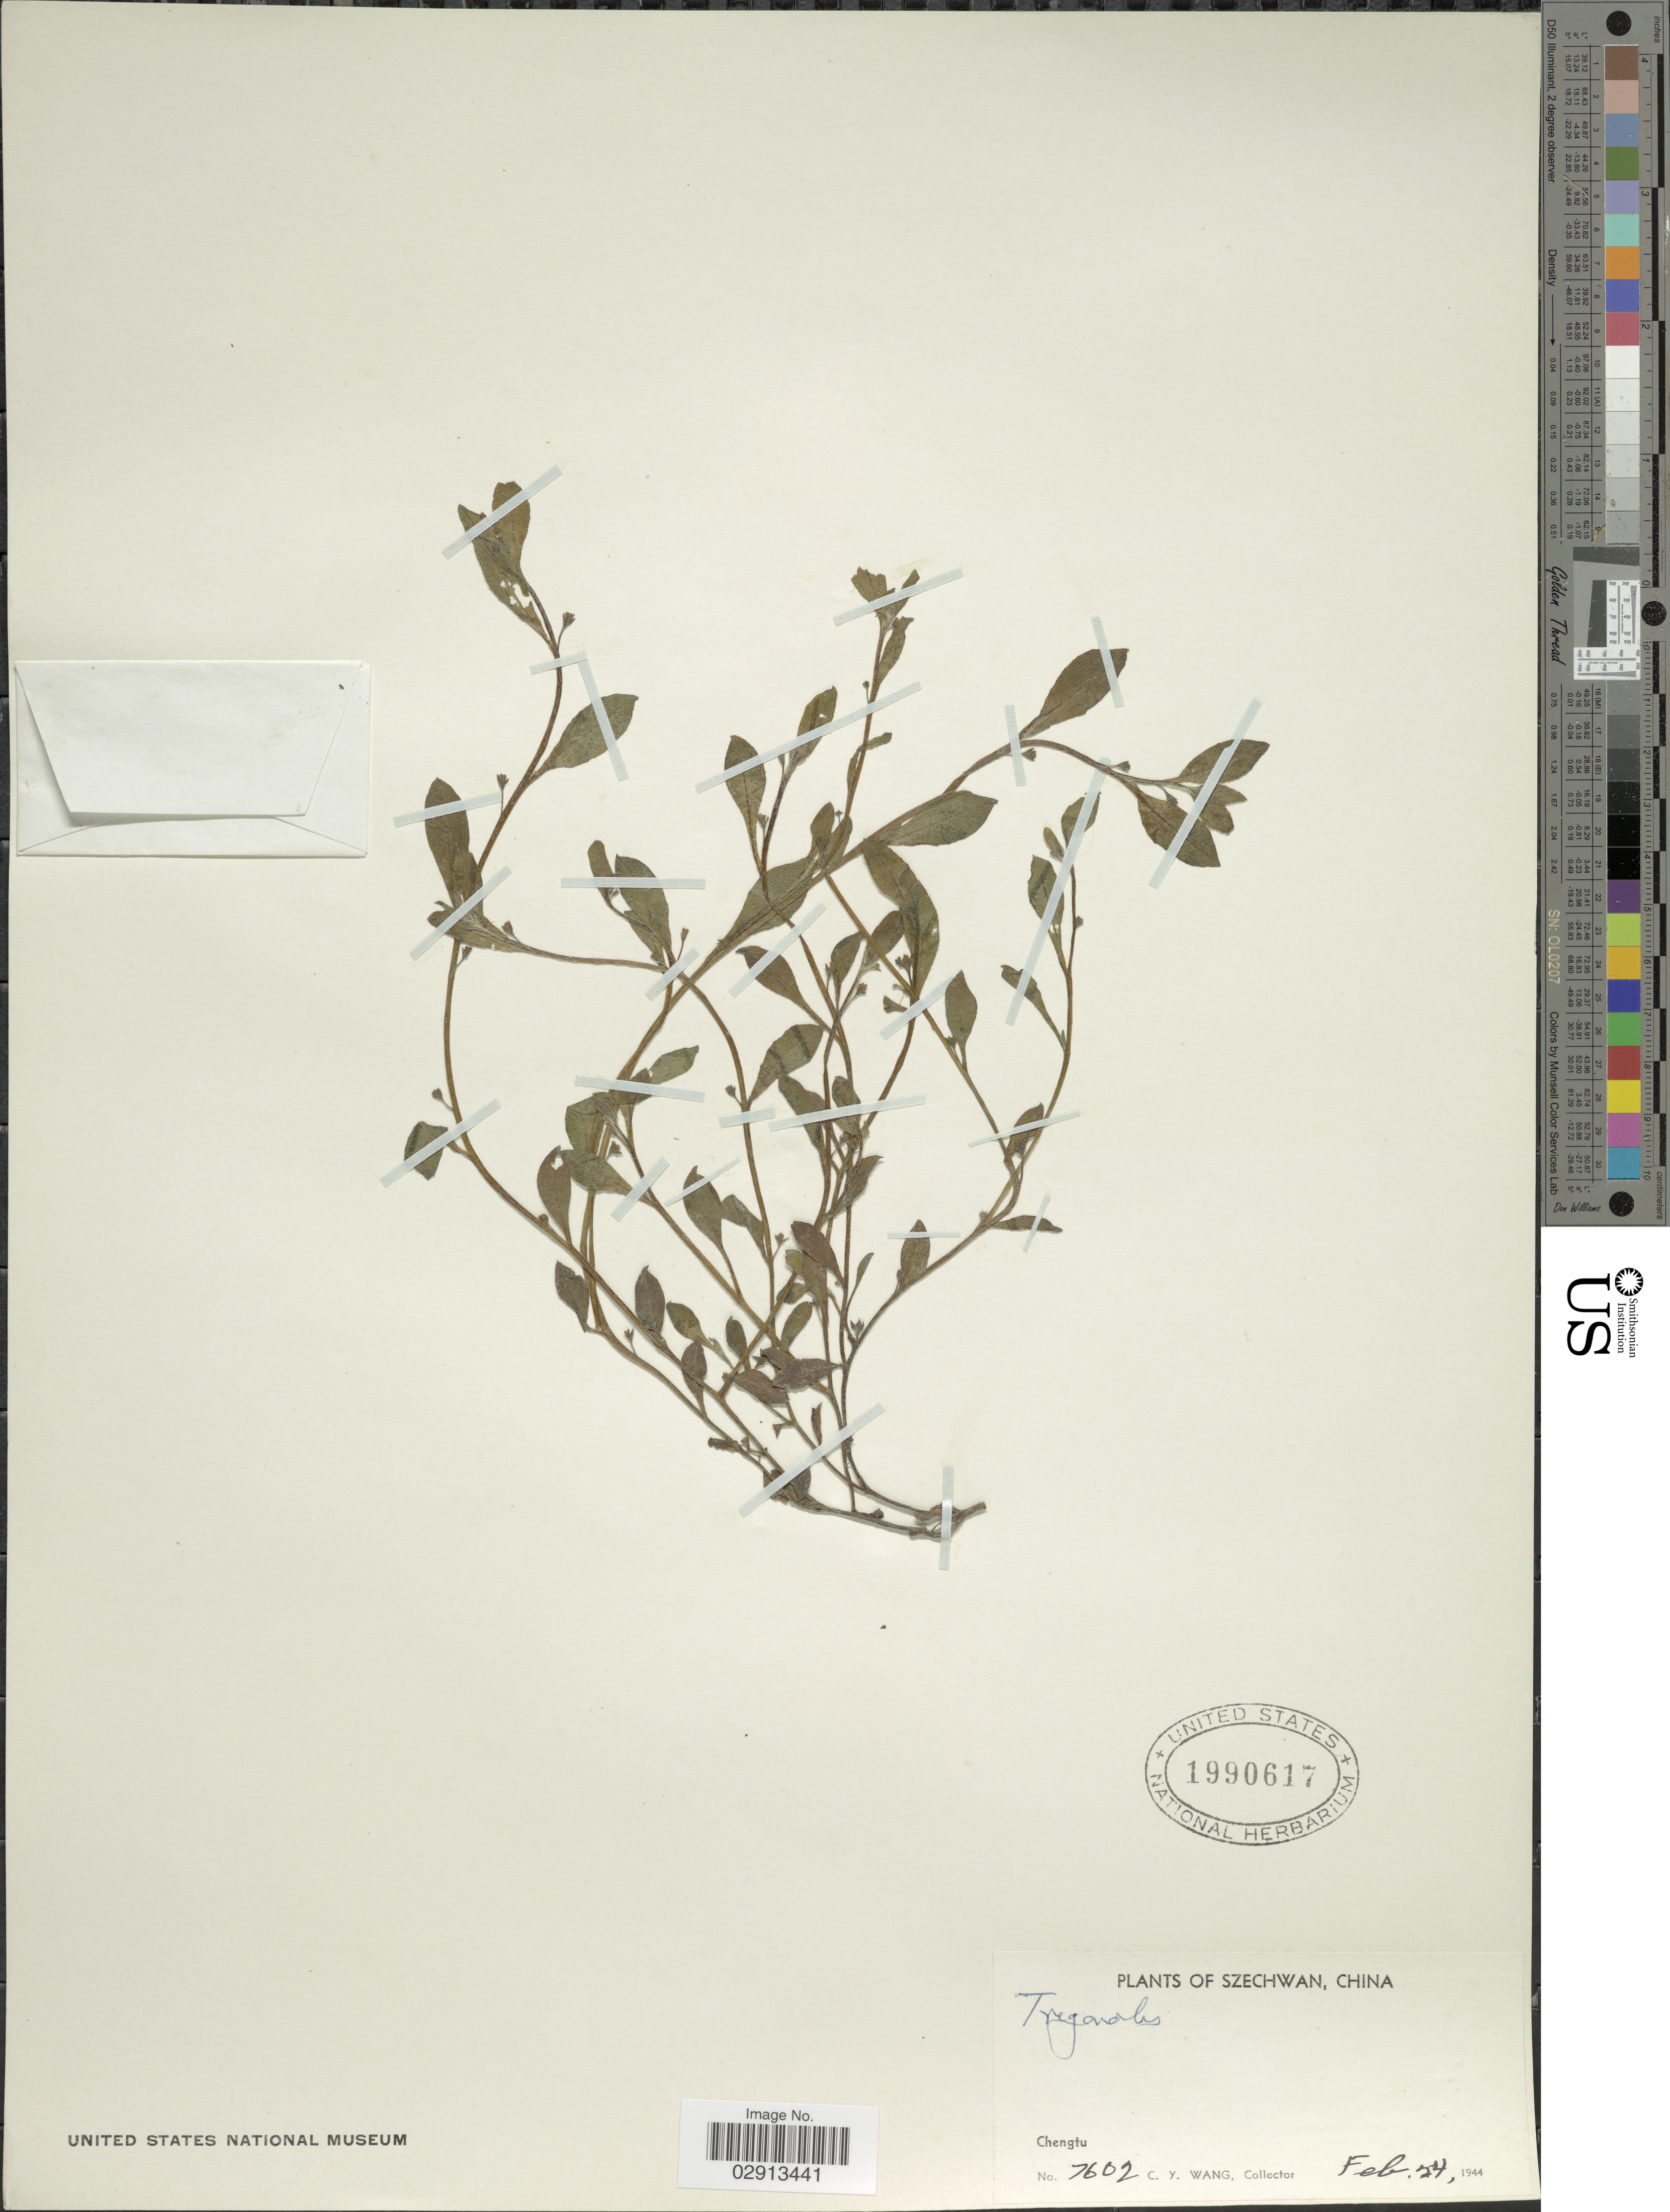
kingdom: Plantae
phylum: Tracheophyta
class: Magnoliopsida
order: Boraginales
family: Boraginaceae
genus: Trigonotis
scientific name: Trigonotis sp.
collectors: C. y. Wang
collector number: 7602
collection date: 1944-02-24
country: China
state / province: Sichuan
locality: Szechwan. Chengtu.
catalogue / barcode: US 1990617